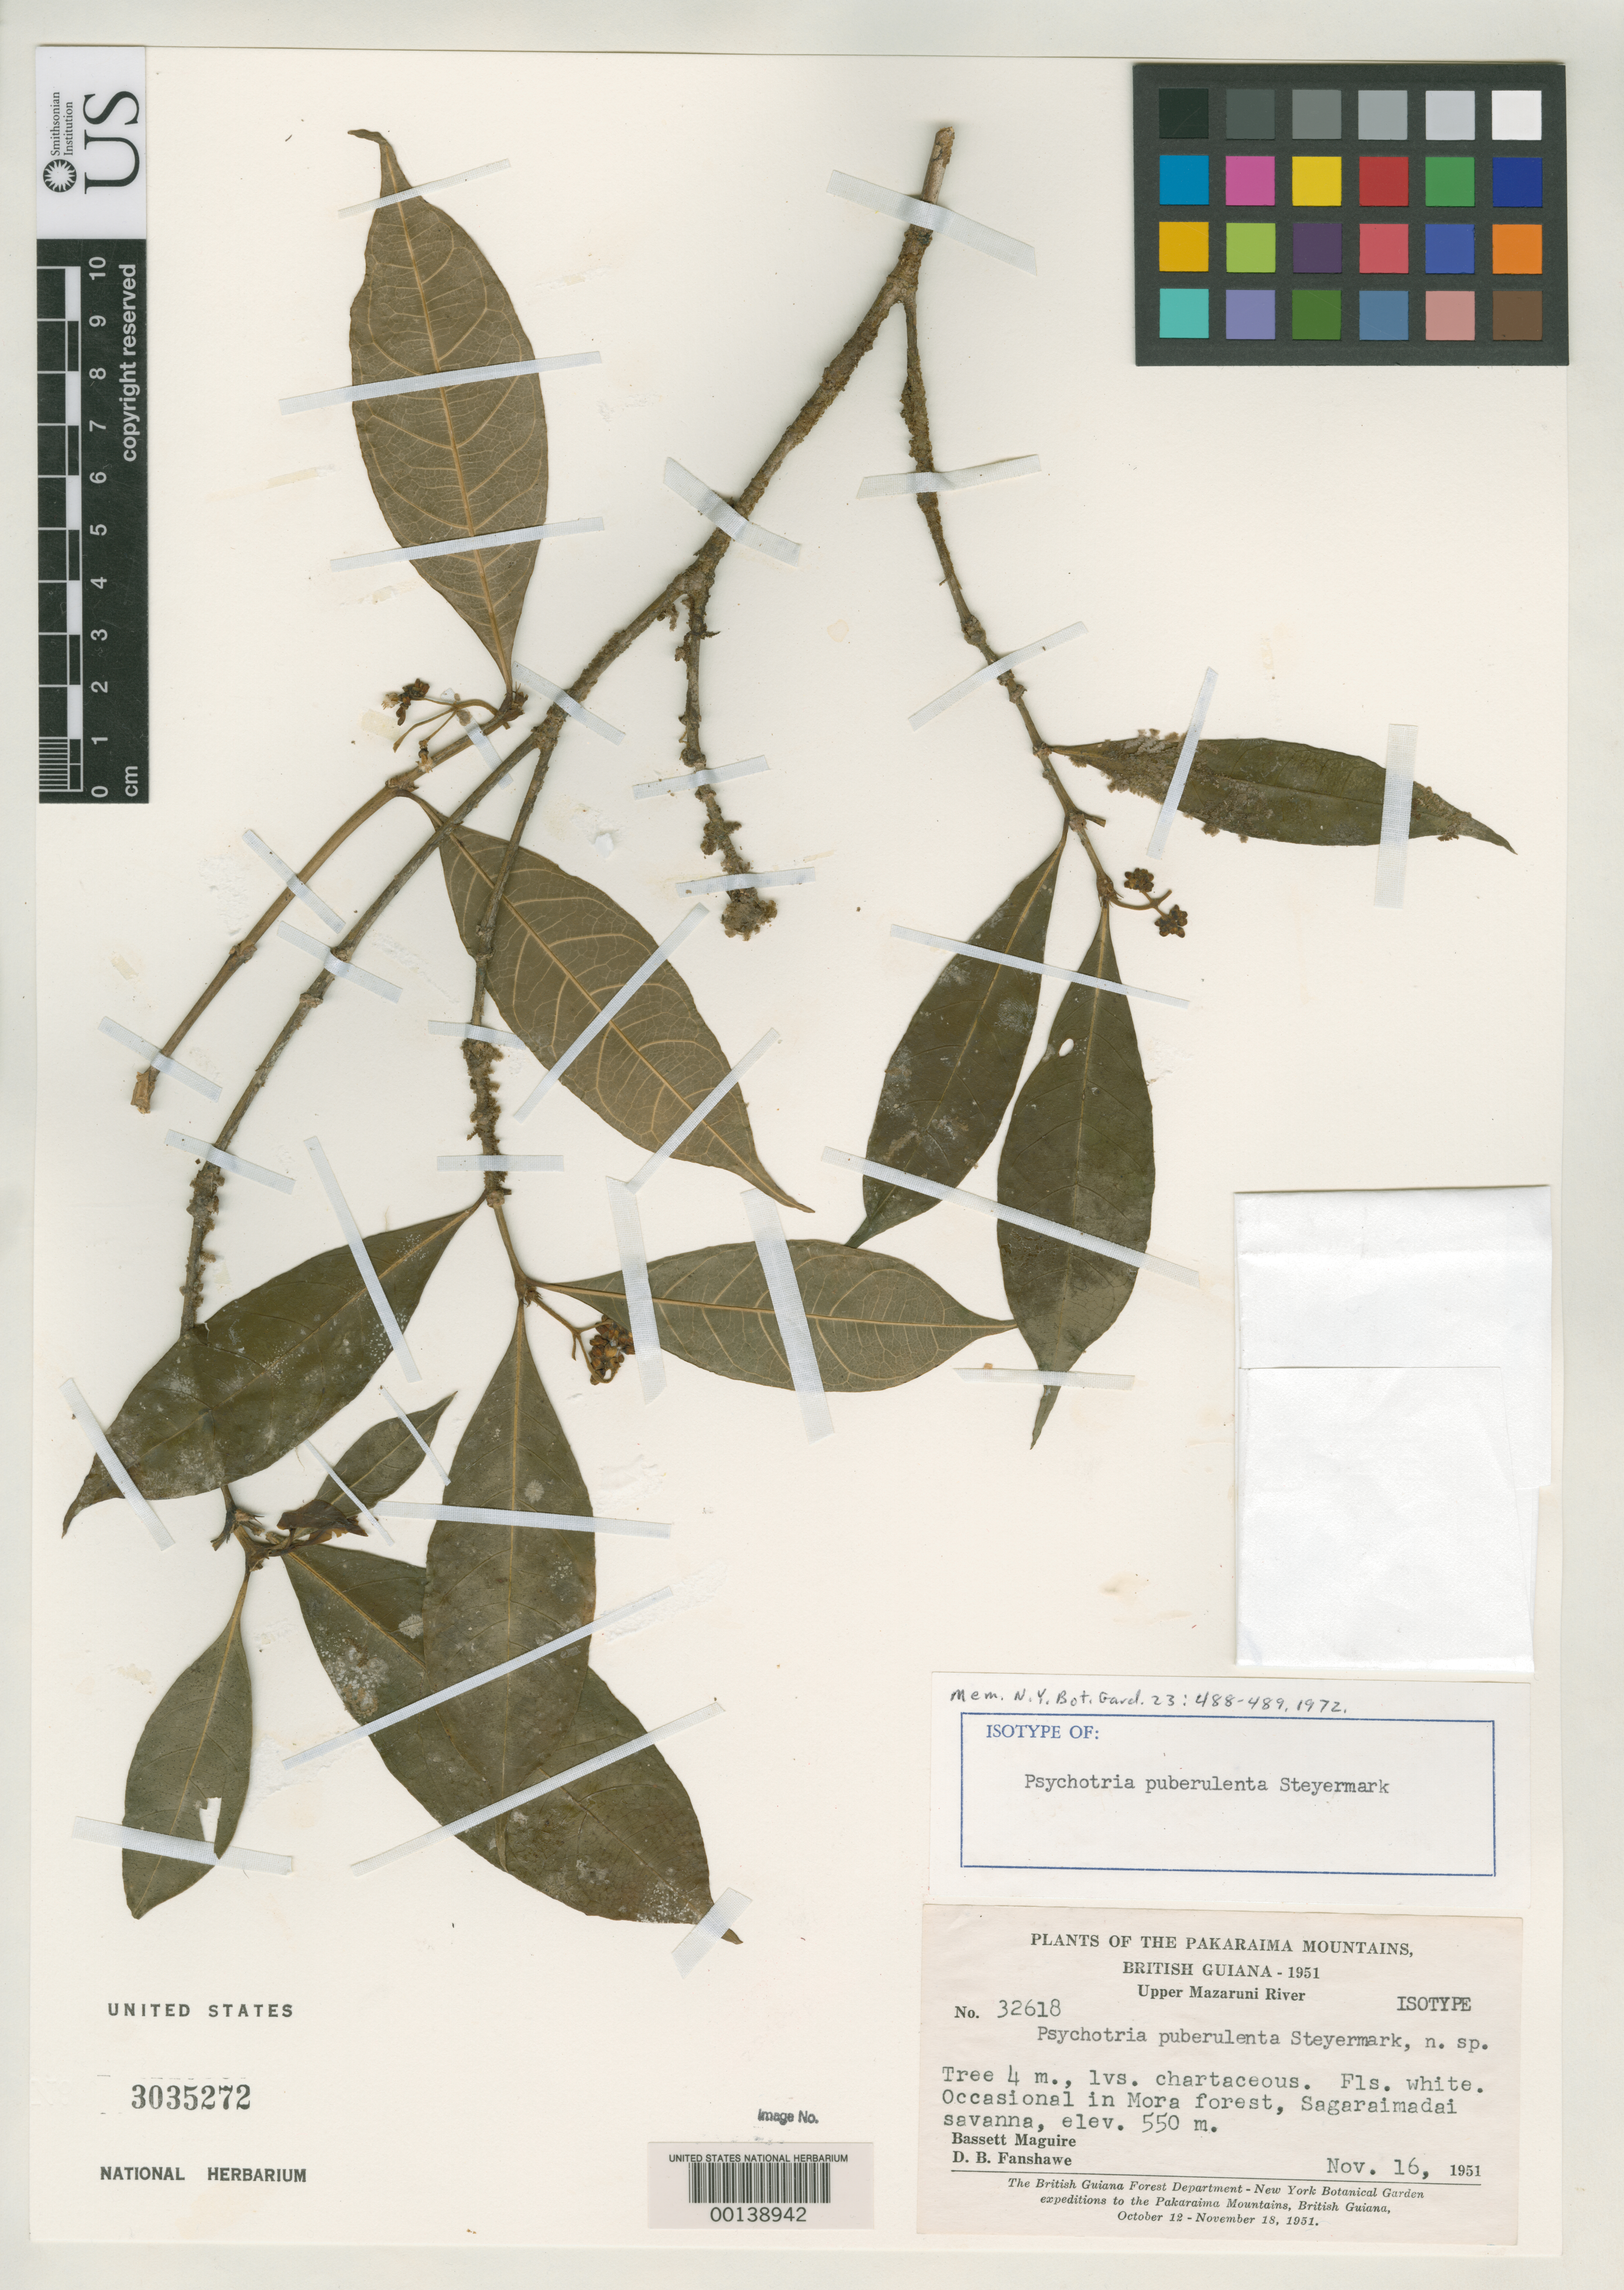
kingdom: Plantae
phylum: Tracheophyta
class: Magnoliopsida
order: Gentianales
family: Rubiaceae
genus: Psychotria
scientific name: Psychotria puberulenta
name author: Steyerm.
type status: Isotype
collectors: B. Maguire & D. B. Fanshawe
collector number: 32618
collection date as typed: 16 Nov 1951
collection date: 1951-11-16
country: Guyana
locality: Upper Mazaruni River, Pakaraima Mts.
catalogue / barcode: US 3035272